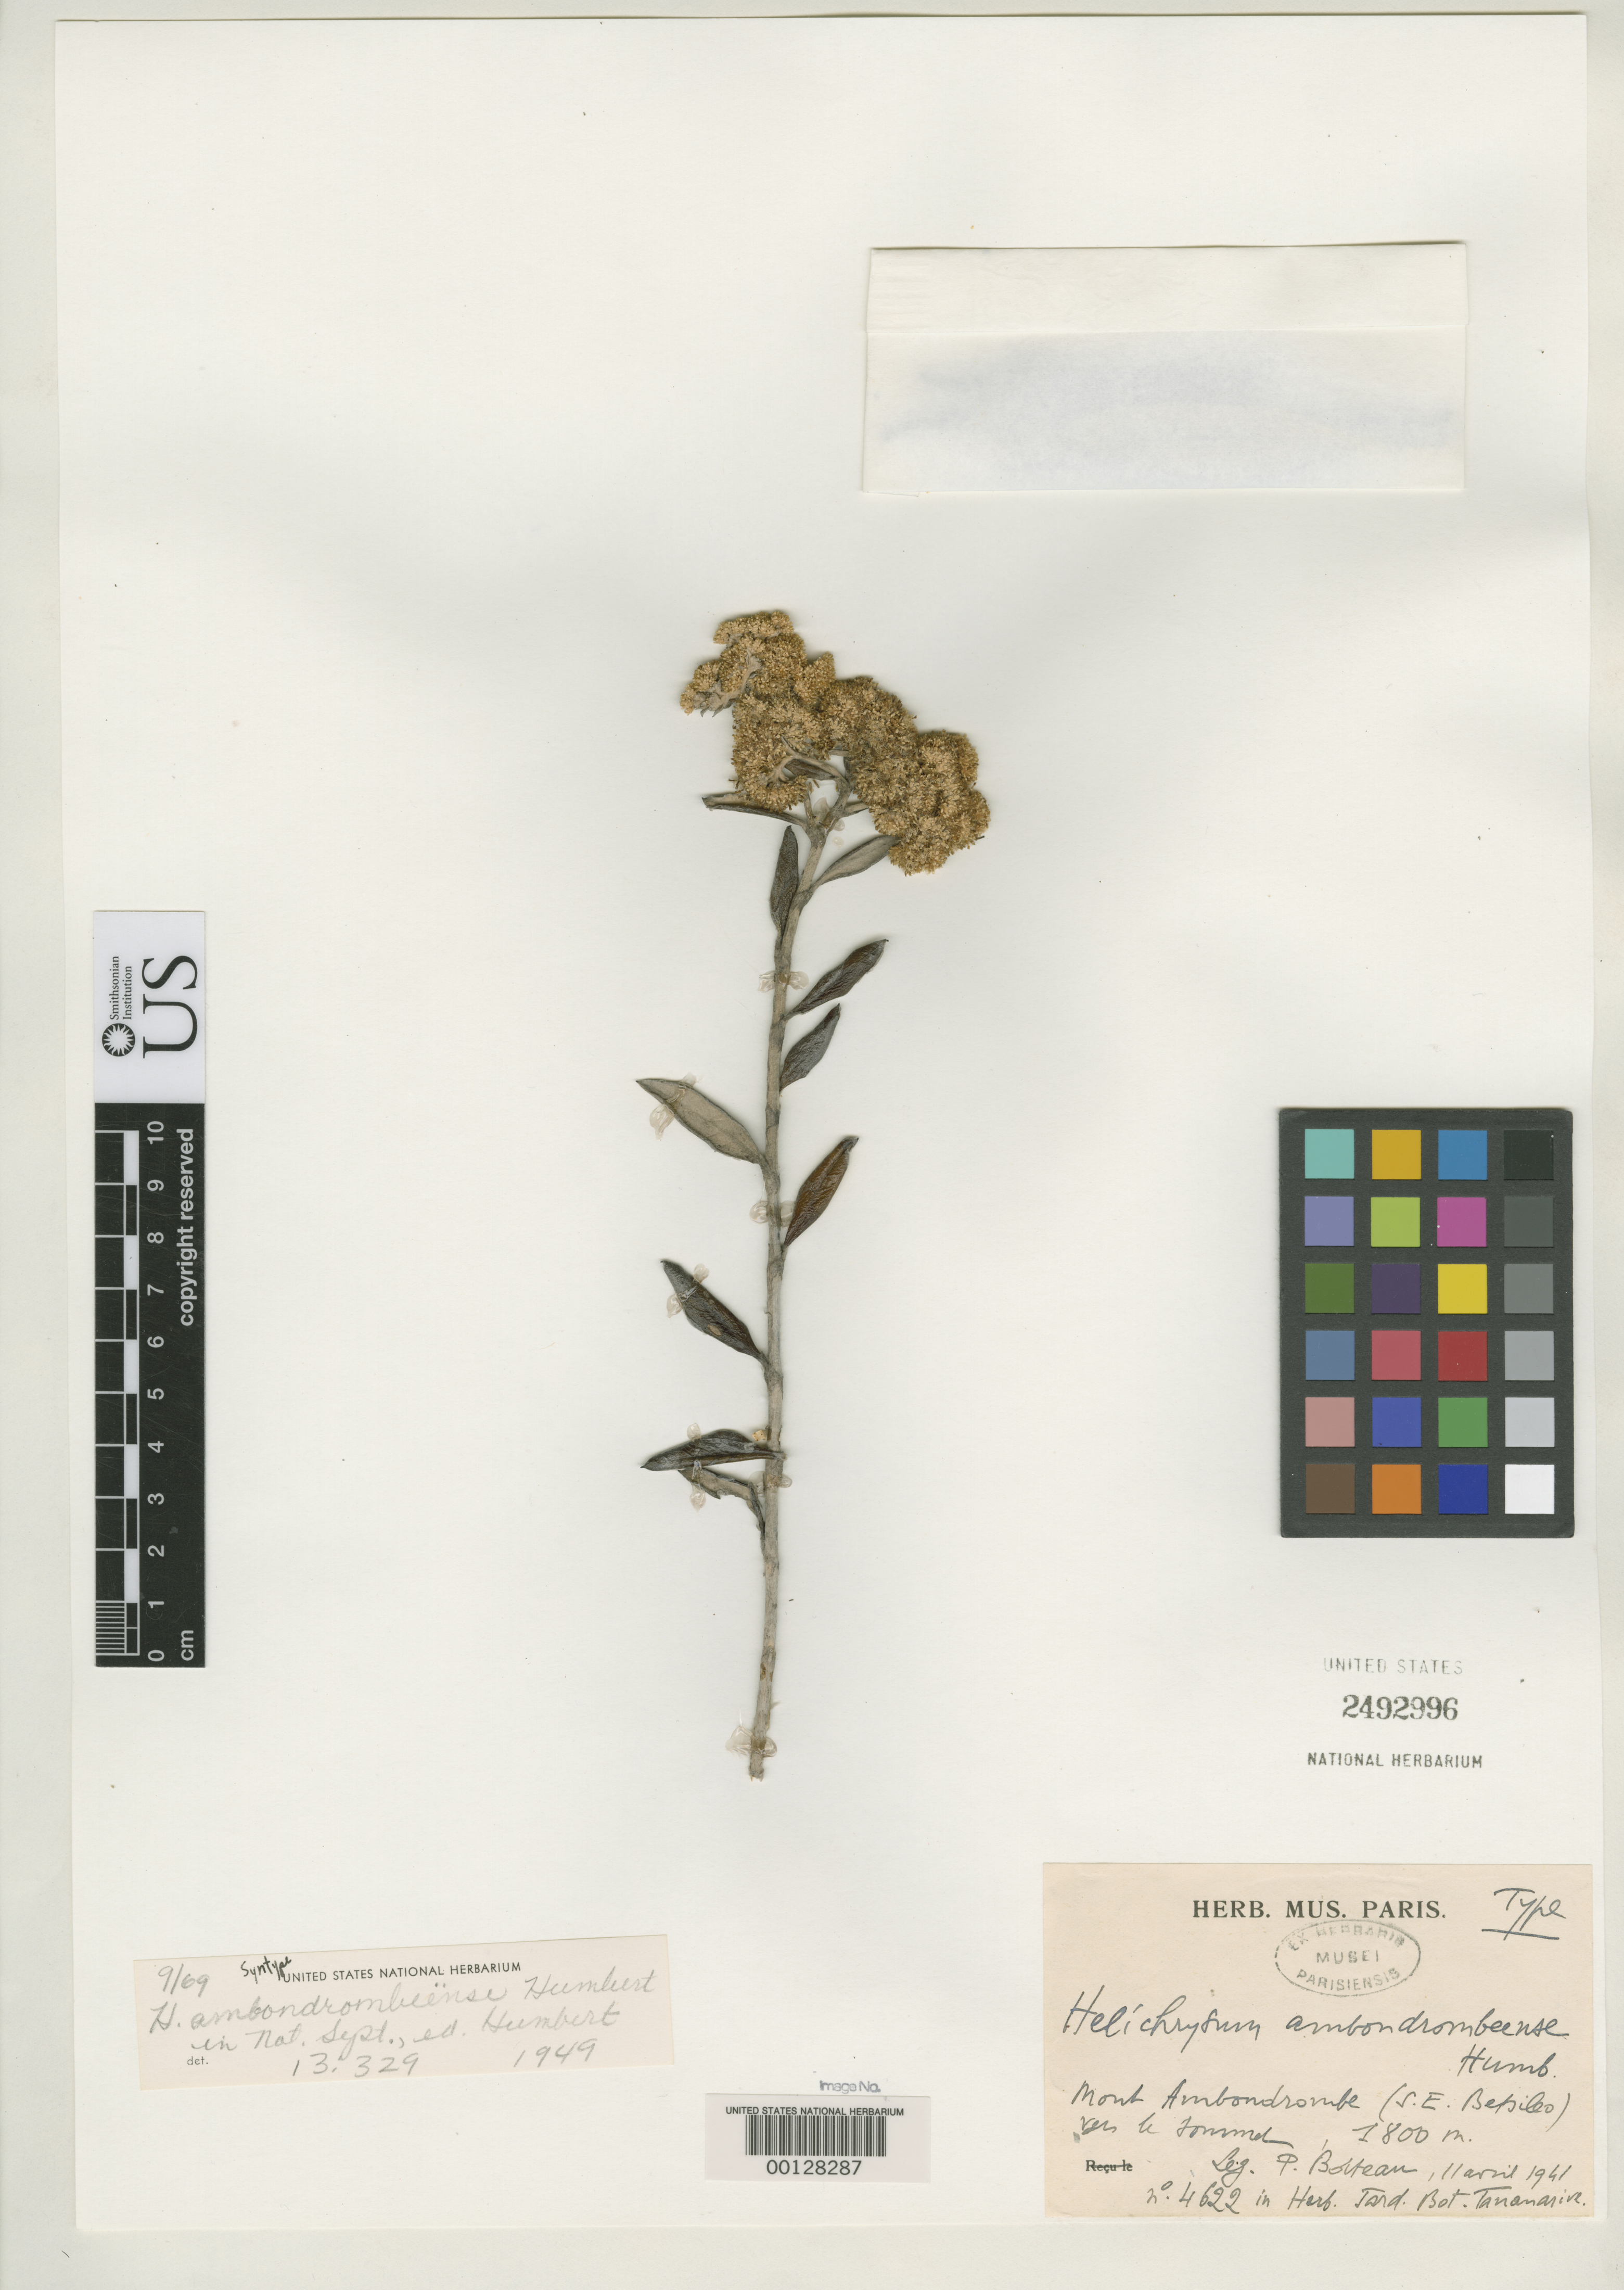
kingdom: Plantae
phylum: Tracheophyta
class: Magnoliopsida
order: Asterales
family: Asteraceae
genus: Helichrysum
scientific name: Helichrysum ambondrombeense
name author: Humbert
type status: Syntype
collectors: P. Boiteau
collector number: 4622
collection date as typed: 11 Apr 1941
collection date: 1941-04-11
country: Madagascar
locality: Mt. Ambondrombe.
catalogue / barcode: US 2492996